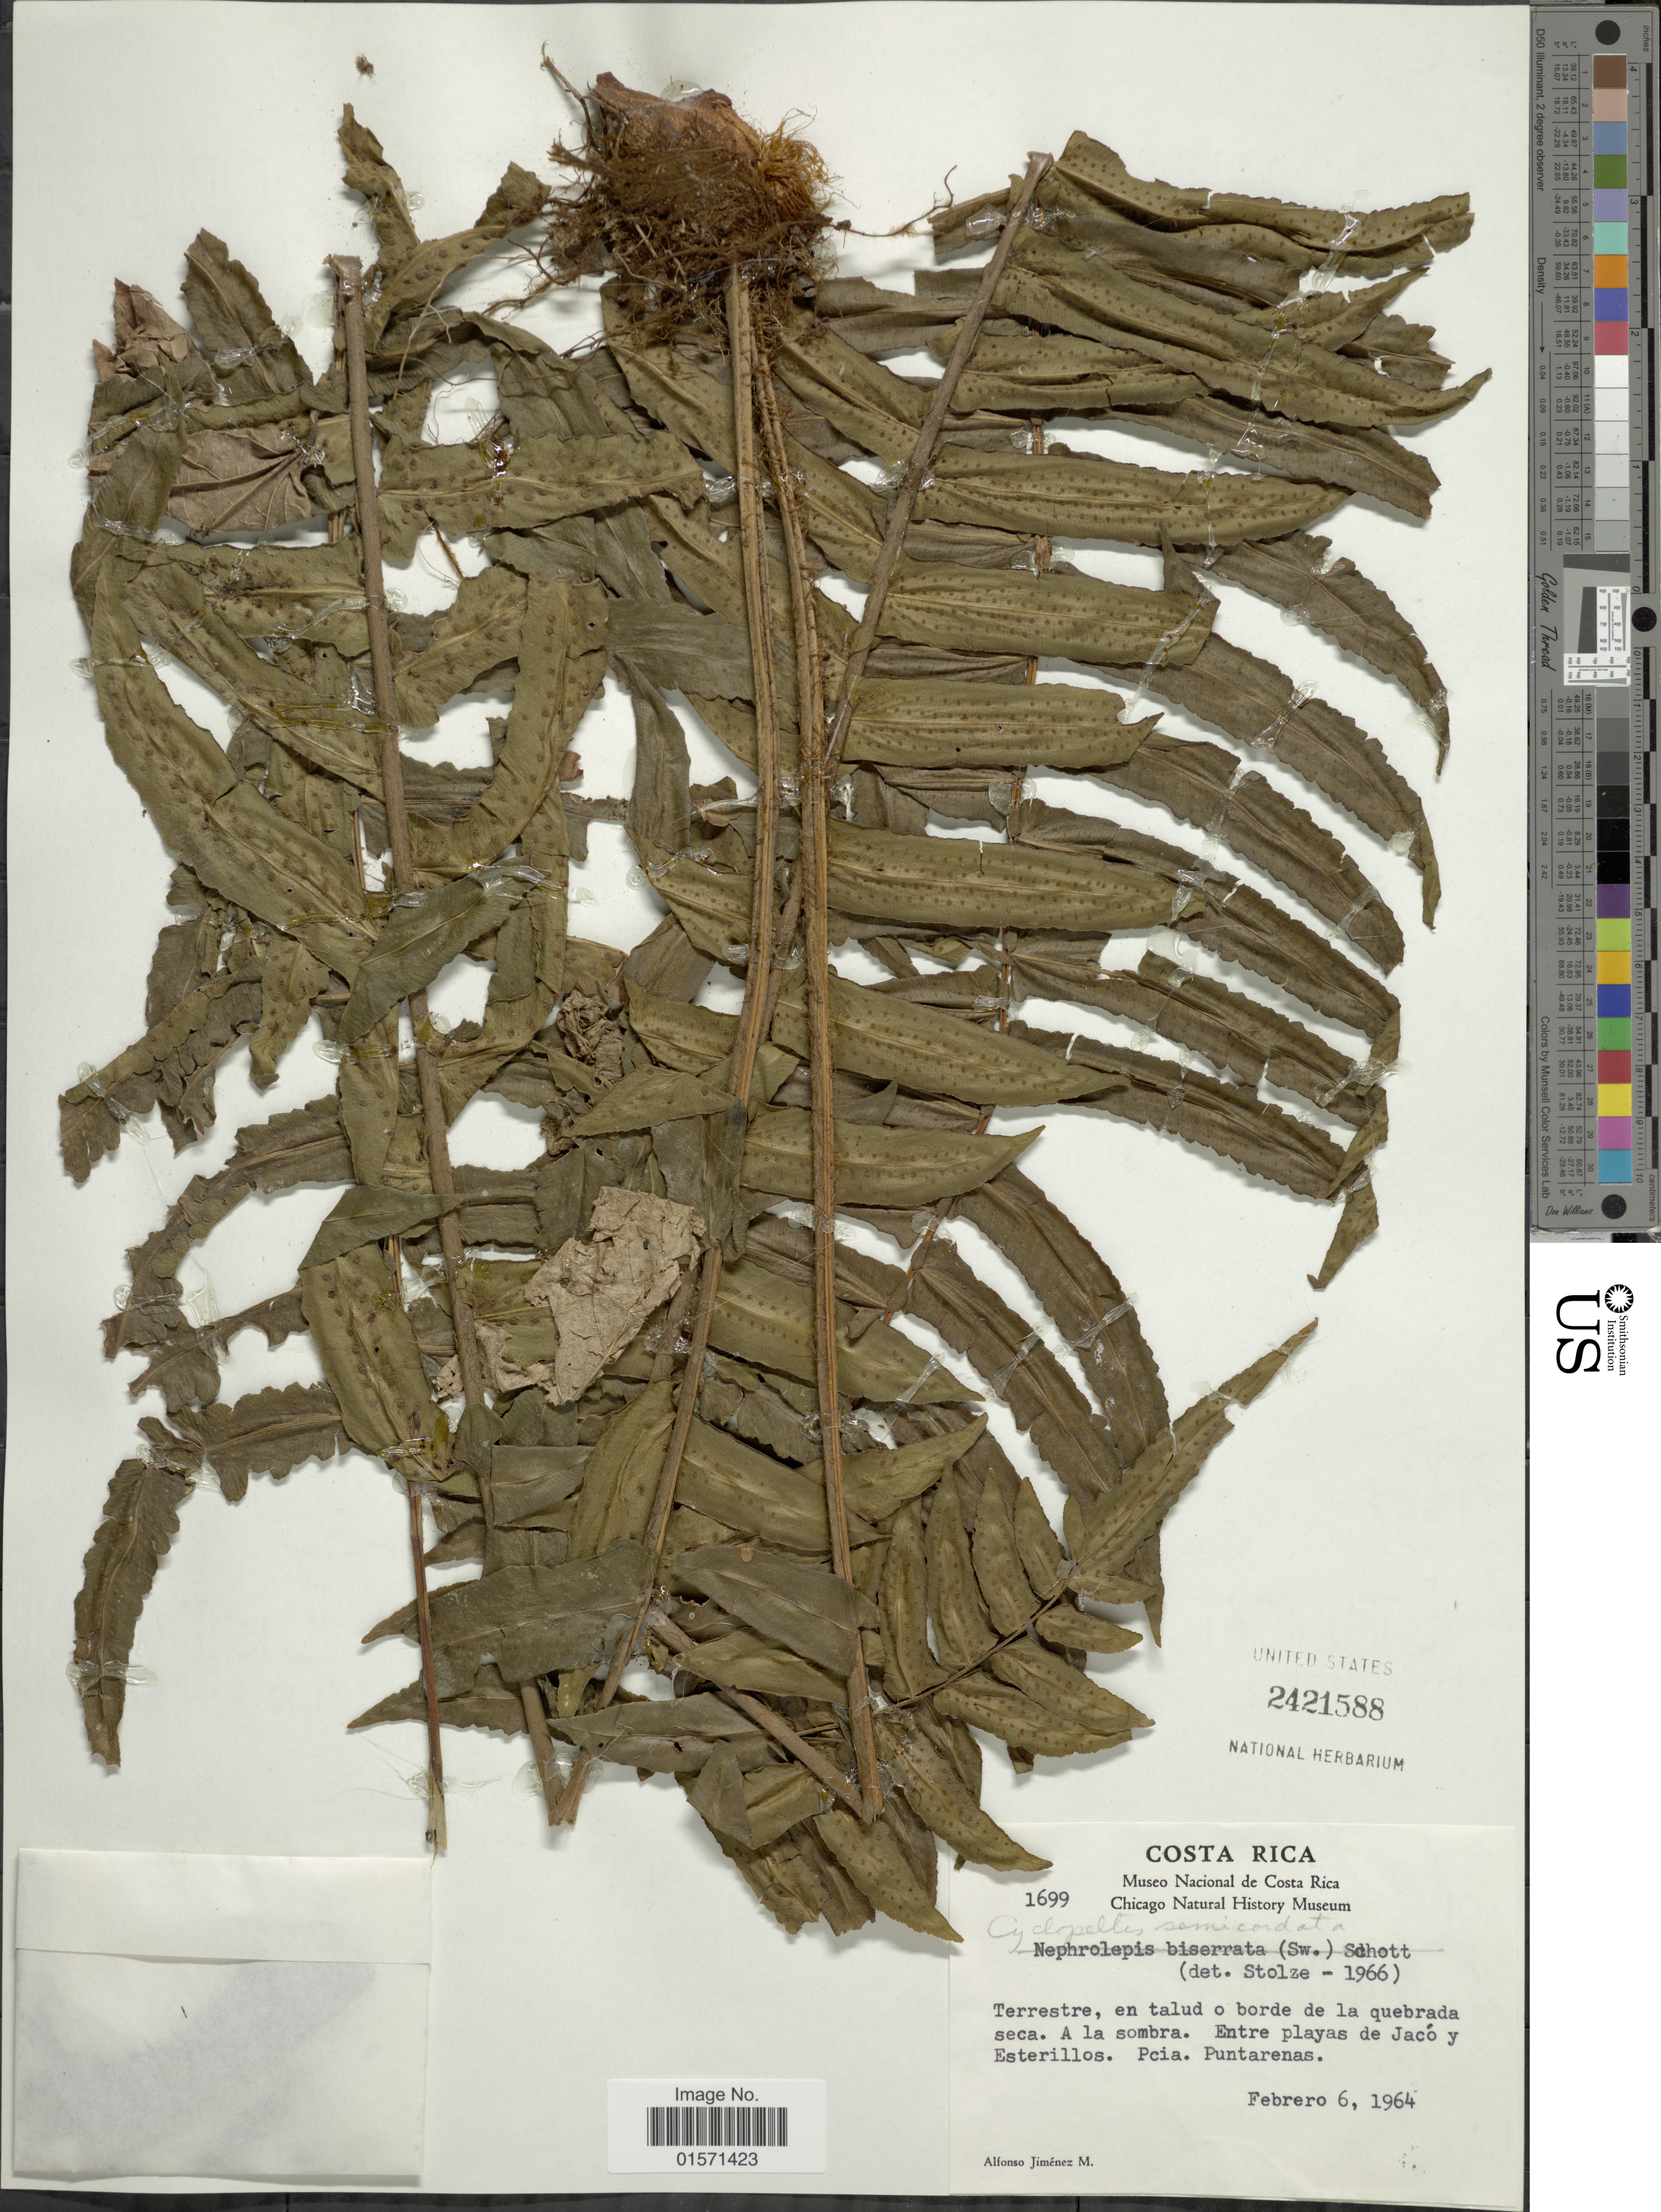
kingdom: Plantae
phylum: Tracheophyta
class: Polypodiopsida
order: Polypodiales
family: Lomariopsidaceae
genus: Cyclopeltis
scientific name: Cyclopeltis semicordata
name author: (Sw.) J. Sm.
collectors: A. Jimenez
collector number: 1699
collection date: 1964-02-06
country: Costa Rica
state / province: Puntarenas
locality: Terrestre, en talud o borde de la quebrada seca. A la sombra. Entre playas de Jaco y Esterillos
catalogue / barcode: US 2421588